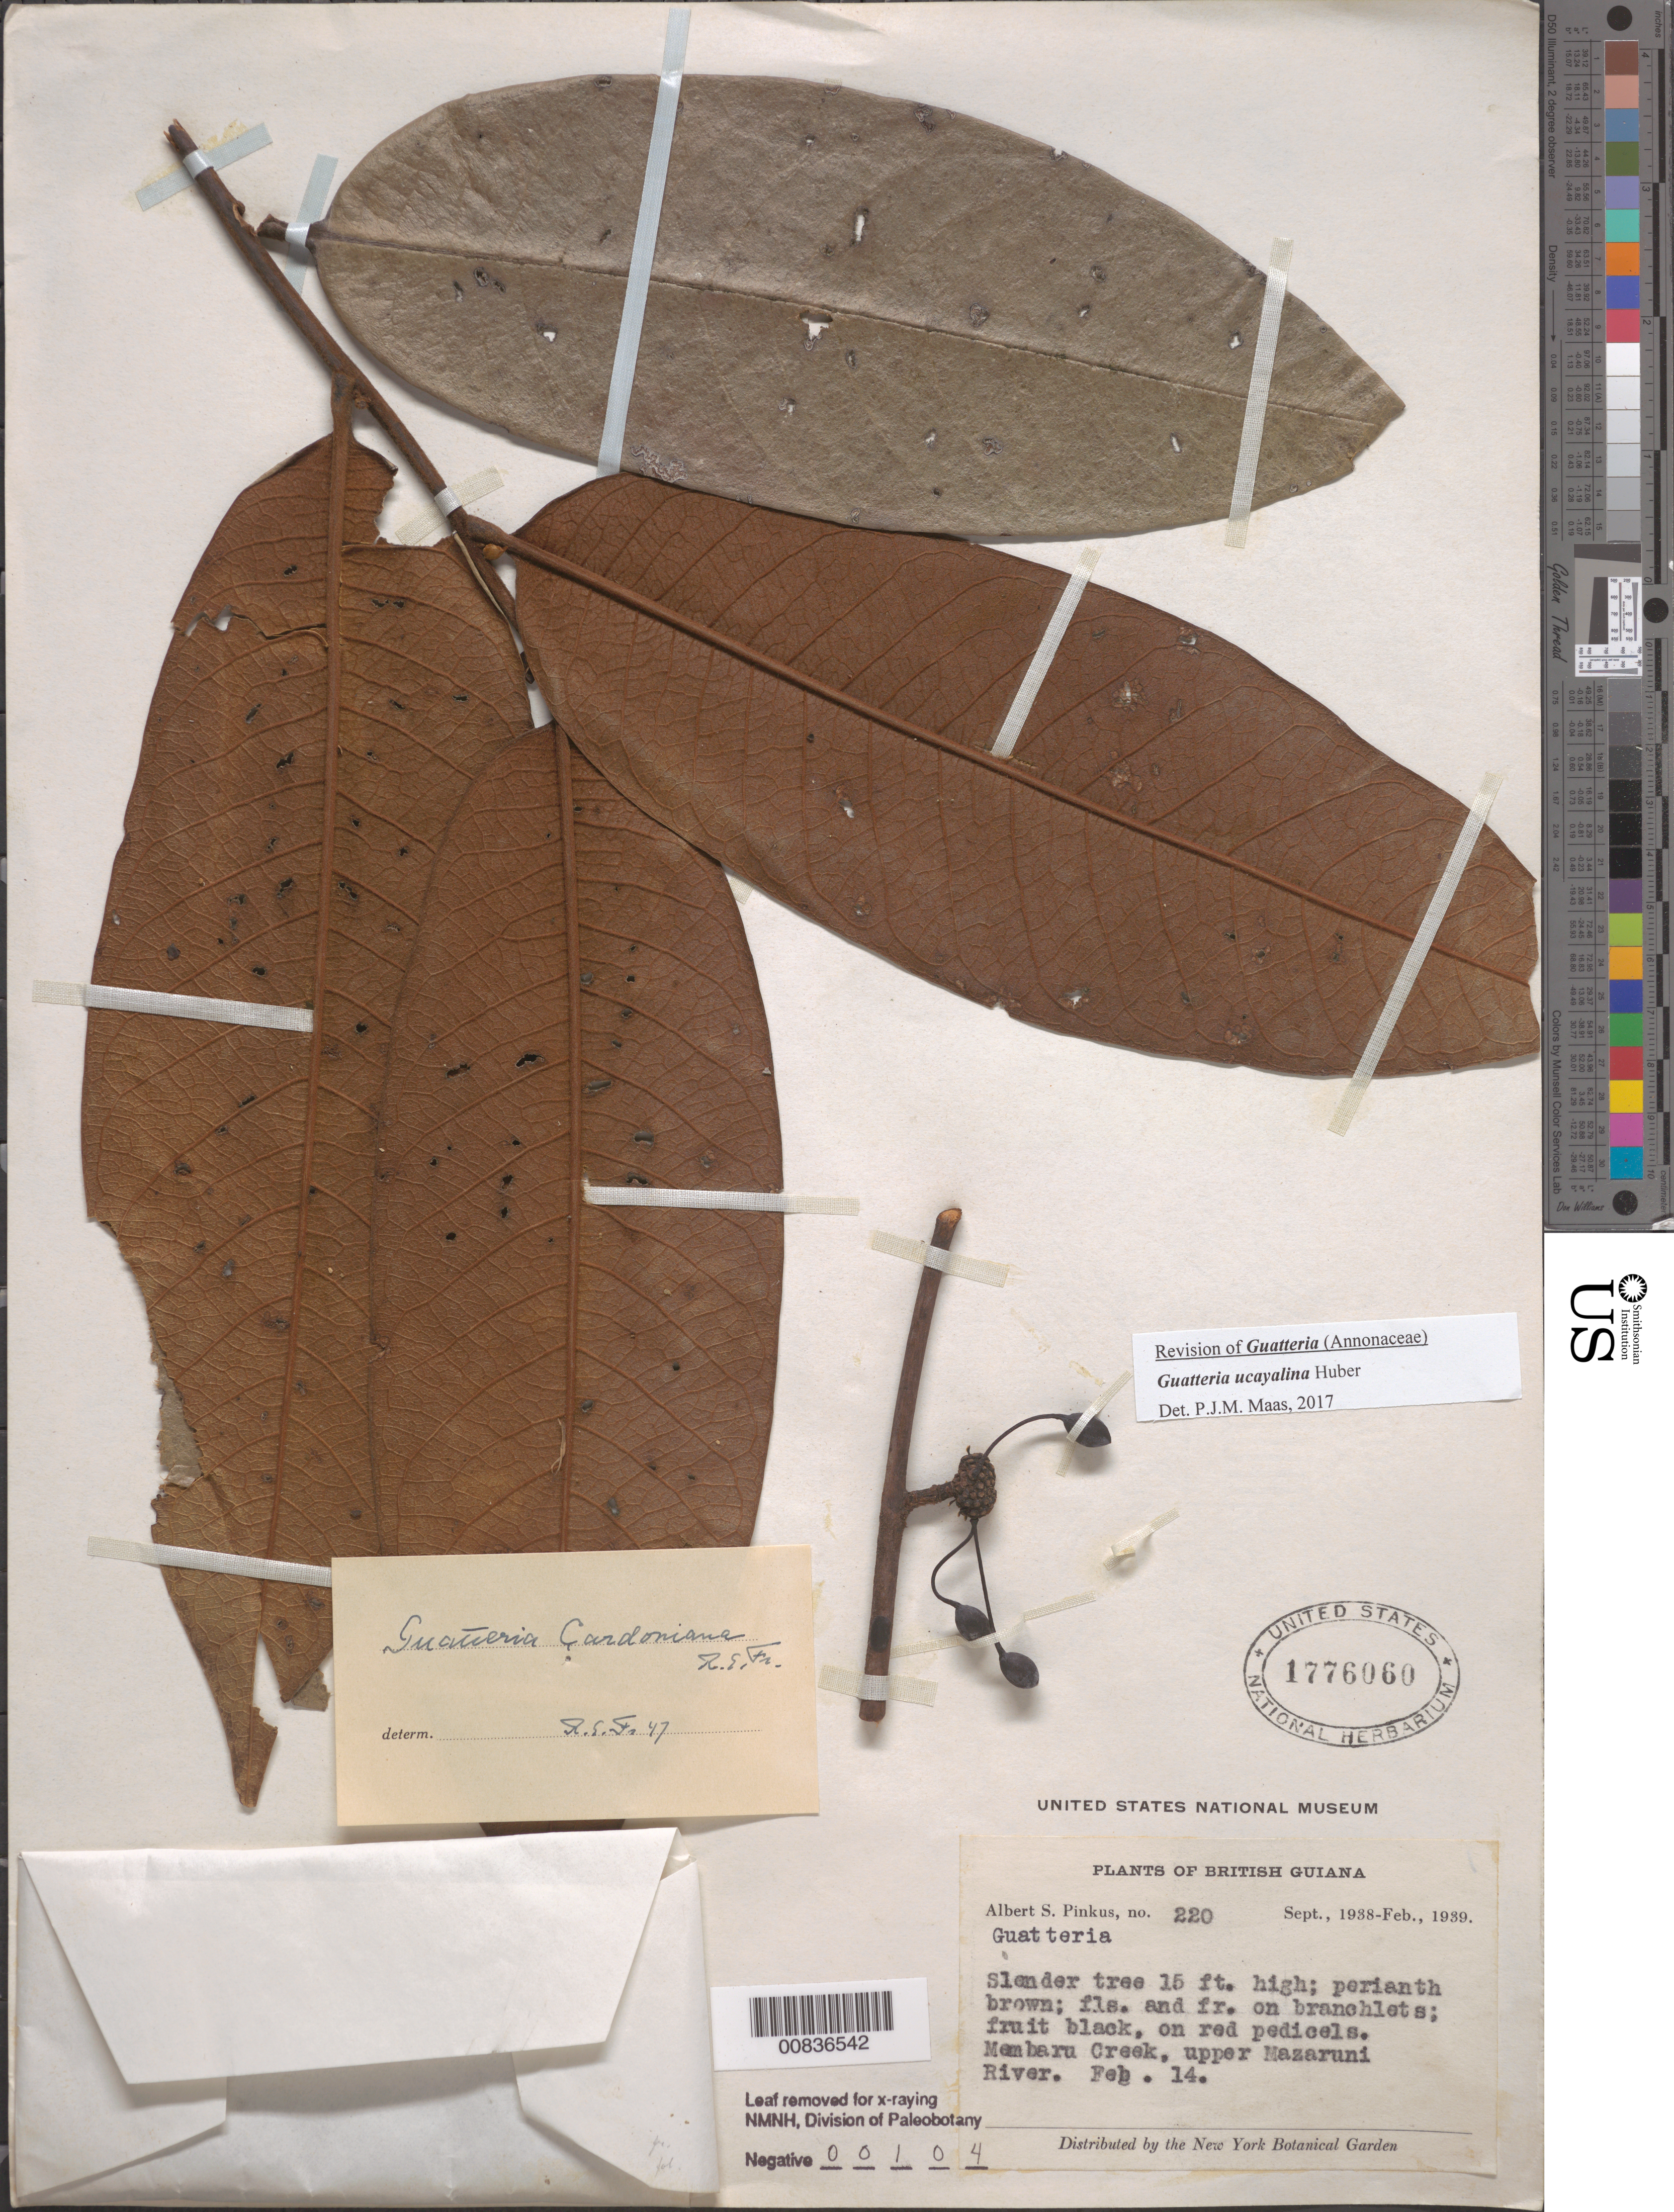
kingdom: Plantae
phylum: Tracheophyta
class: Magnoliopsida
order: Magnoliales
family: Annonaceae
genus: Guatteria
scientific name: Guatteria ucayalina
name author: Huber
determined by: Maas, Paul J.; Maas, H.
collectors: A. Pinkus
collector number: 220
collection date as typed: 14-Feb-39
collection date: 1939-02-14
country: Guyana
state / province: Cuyuni-Mazaruni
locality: Membaru Creek, upper Mazaruni R.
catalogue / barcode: US 1776060